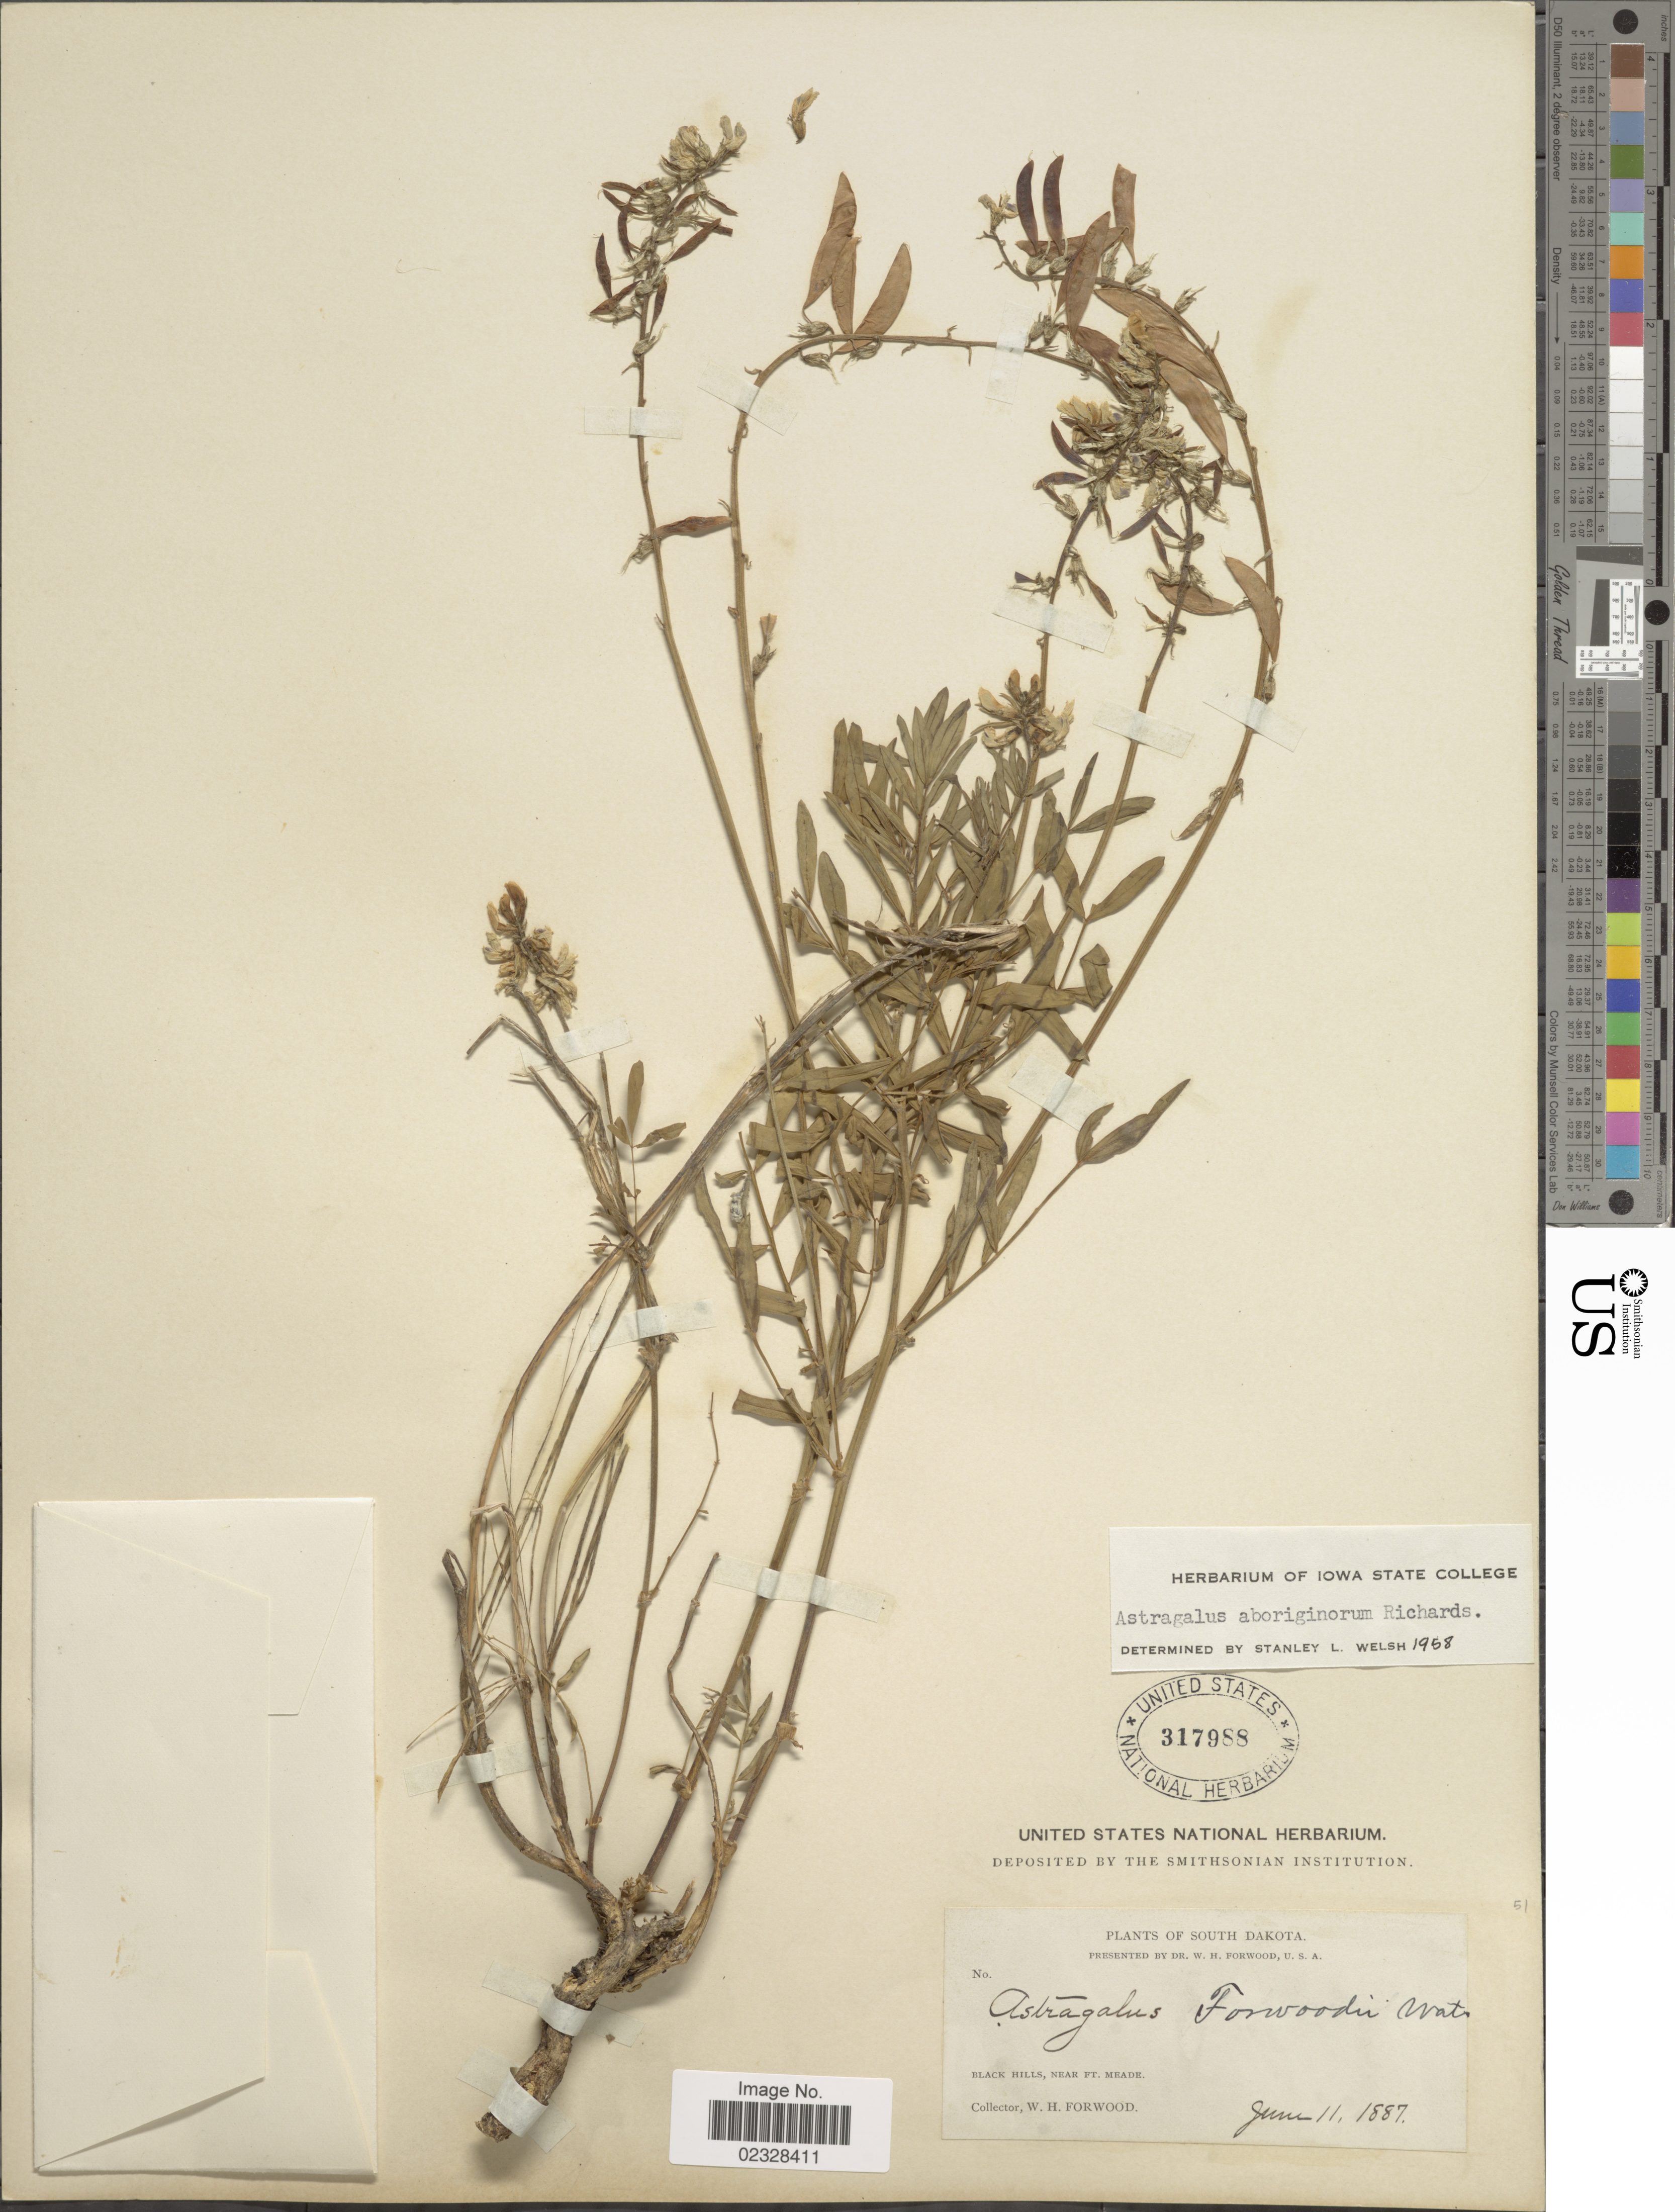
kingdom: Plantae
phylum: Tracheophyta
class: Magnoliopsida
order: Fabales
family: Fabaceae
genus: Astragalus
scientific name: Astragalus aboriginum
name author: Richardson ex Spreng.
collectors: W. Forwood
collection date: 1887-06-11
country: United States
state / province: South Dakota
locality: Black Hills, near Ft. Meade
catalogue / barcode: US 317988